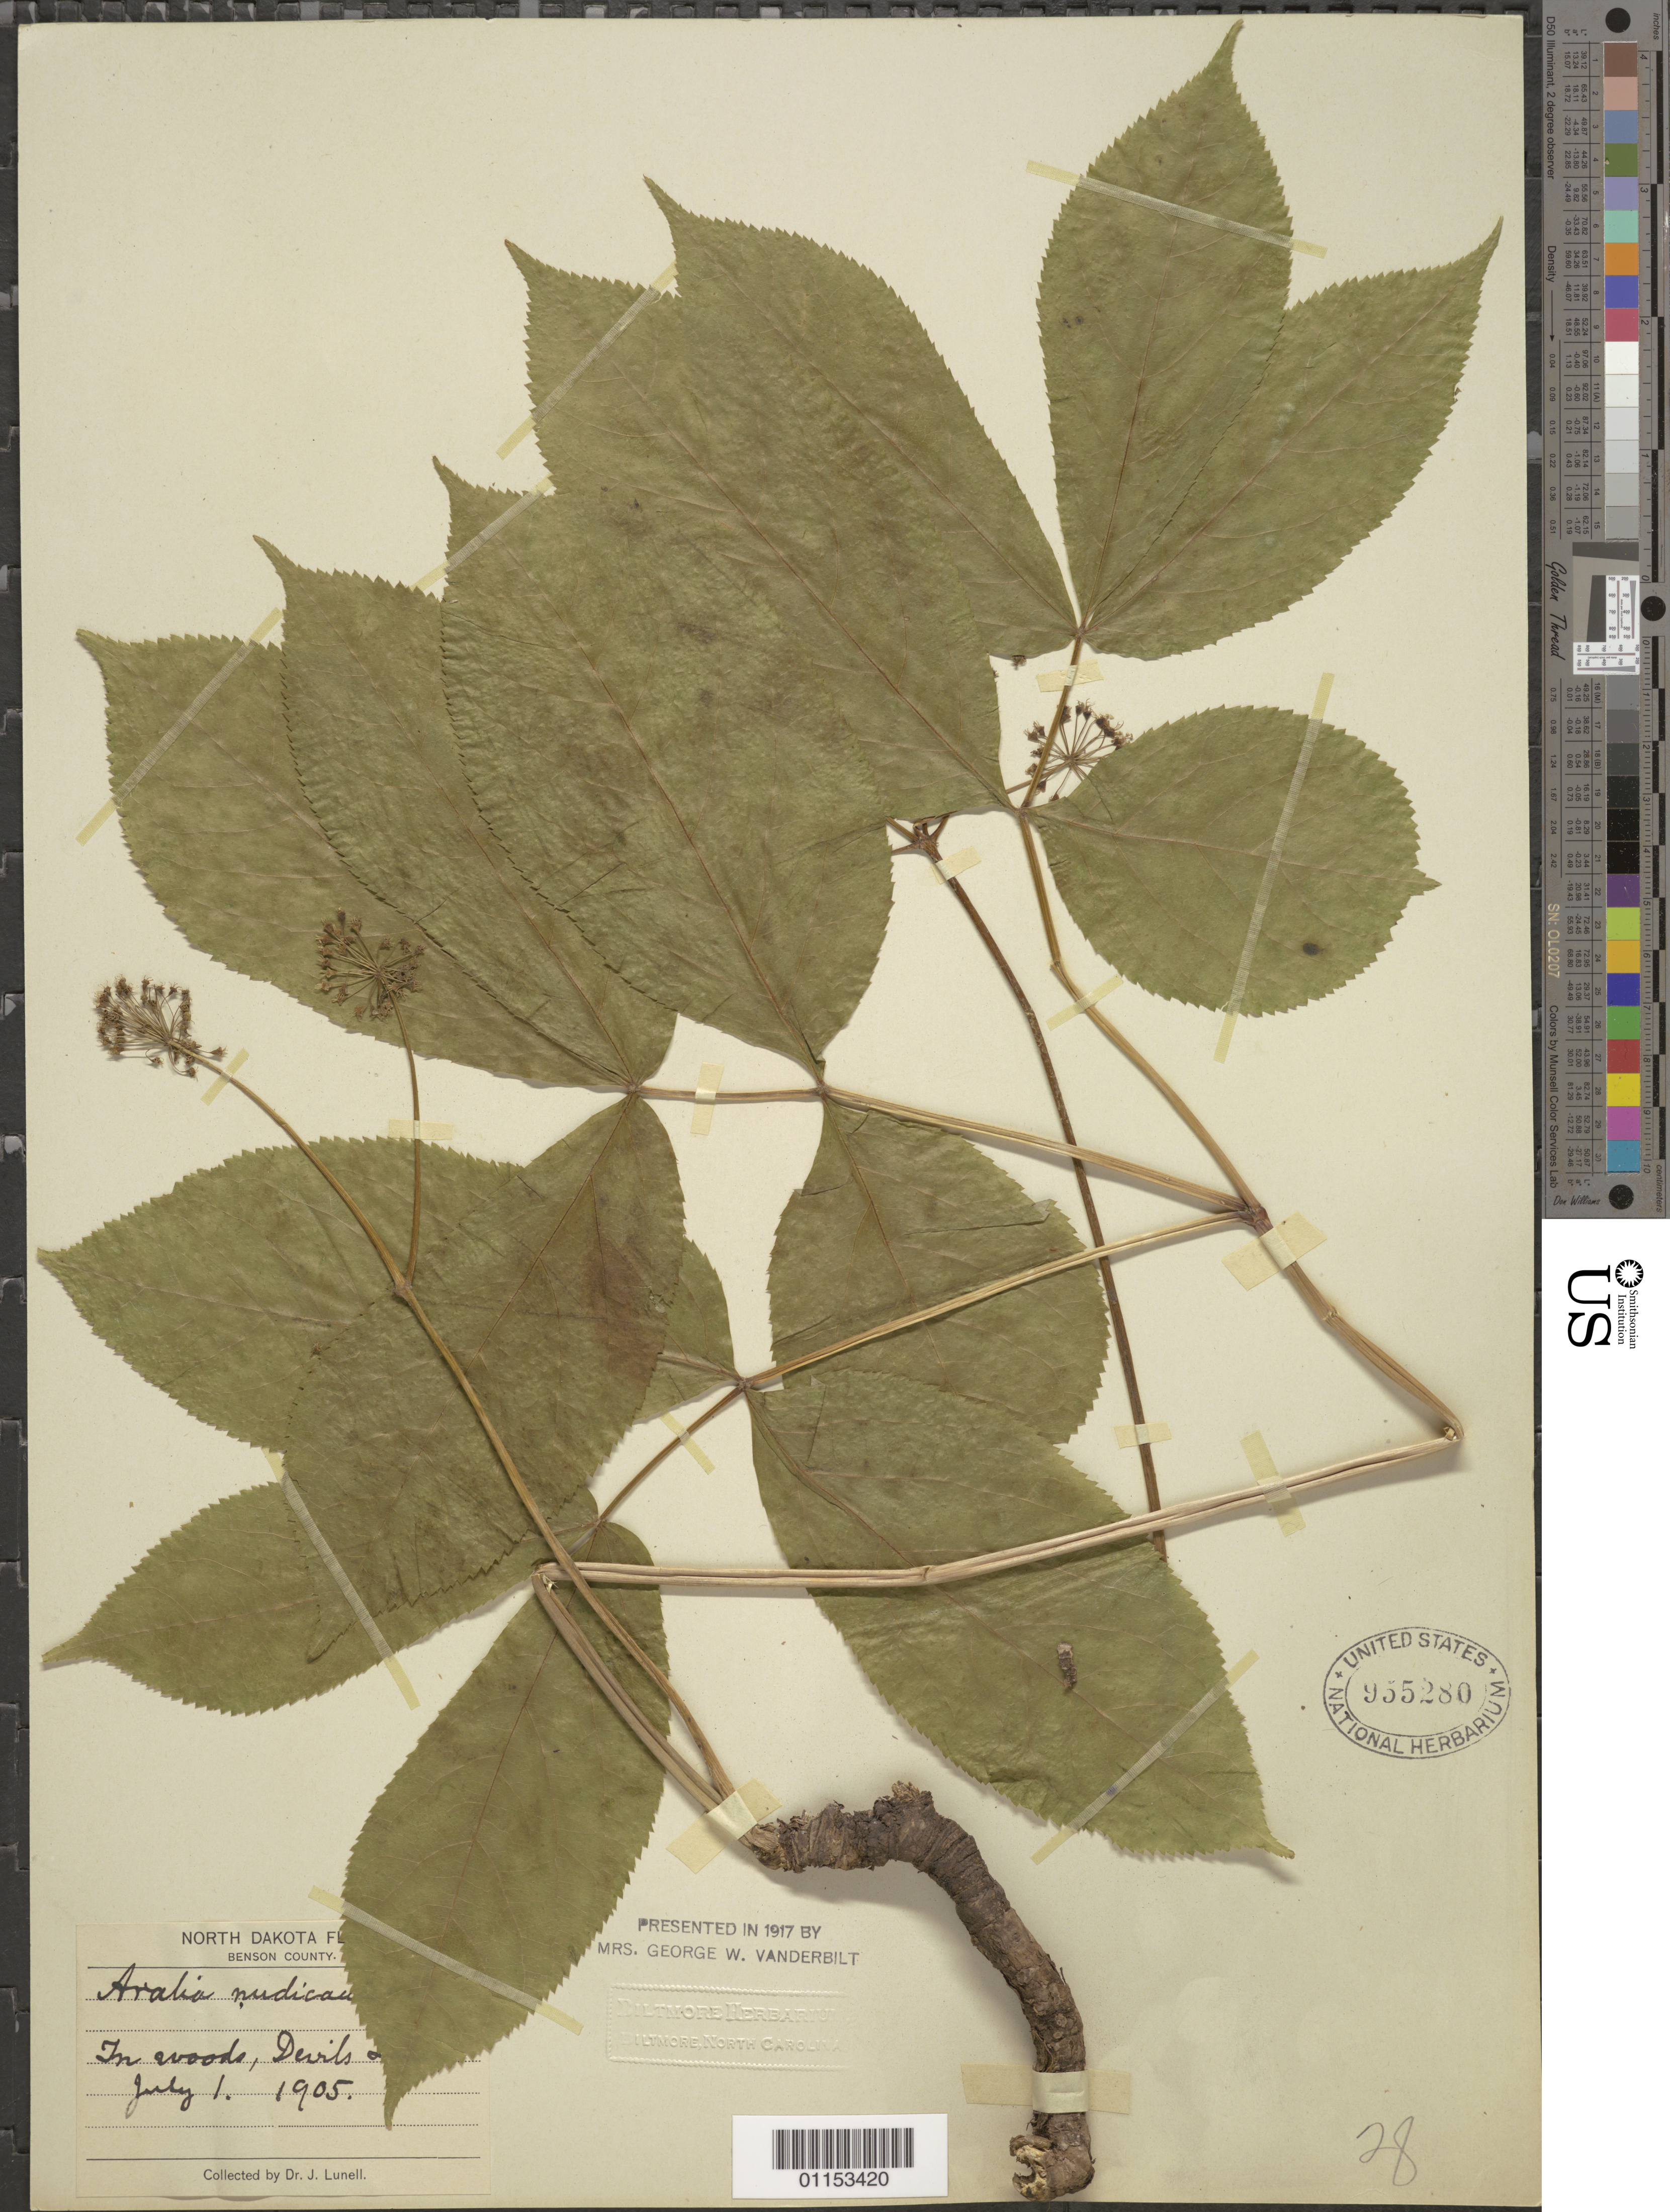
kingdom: Plantae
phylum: Tracheophyta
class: Magnoliopsida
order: Apiales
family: Araliaceae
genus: Aralia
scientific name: Aralia nudicaulis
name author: L.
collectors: J. Lunell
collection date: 1905-07-01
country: United States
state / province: North Dakota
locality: Devils Lake.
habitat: In woods.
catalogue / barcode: US 955280